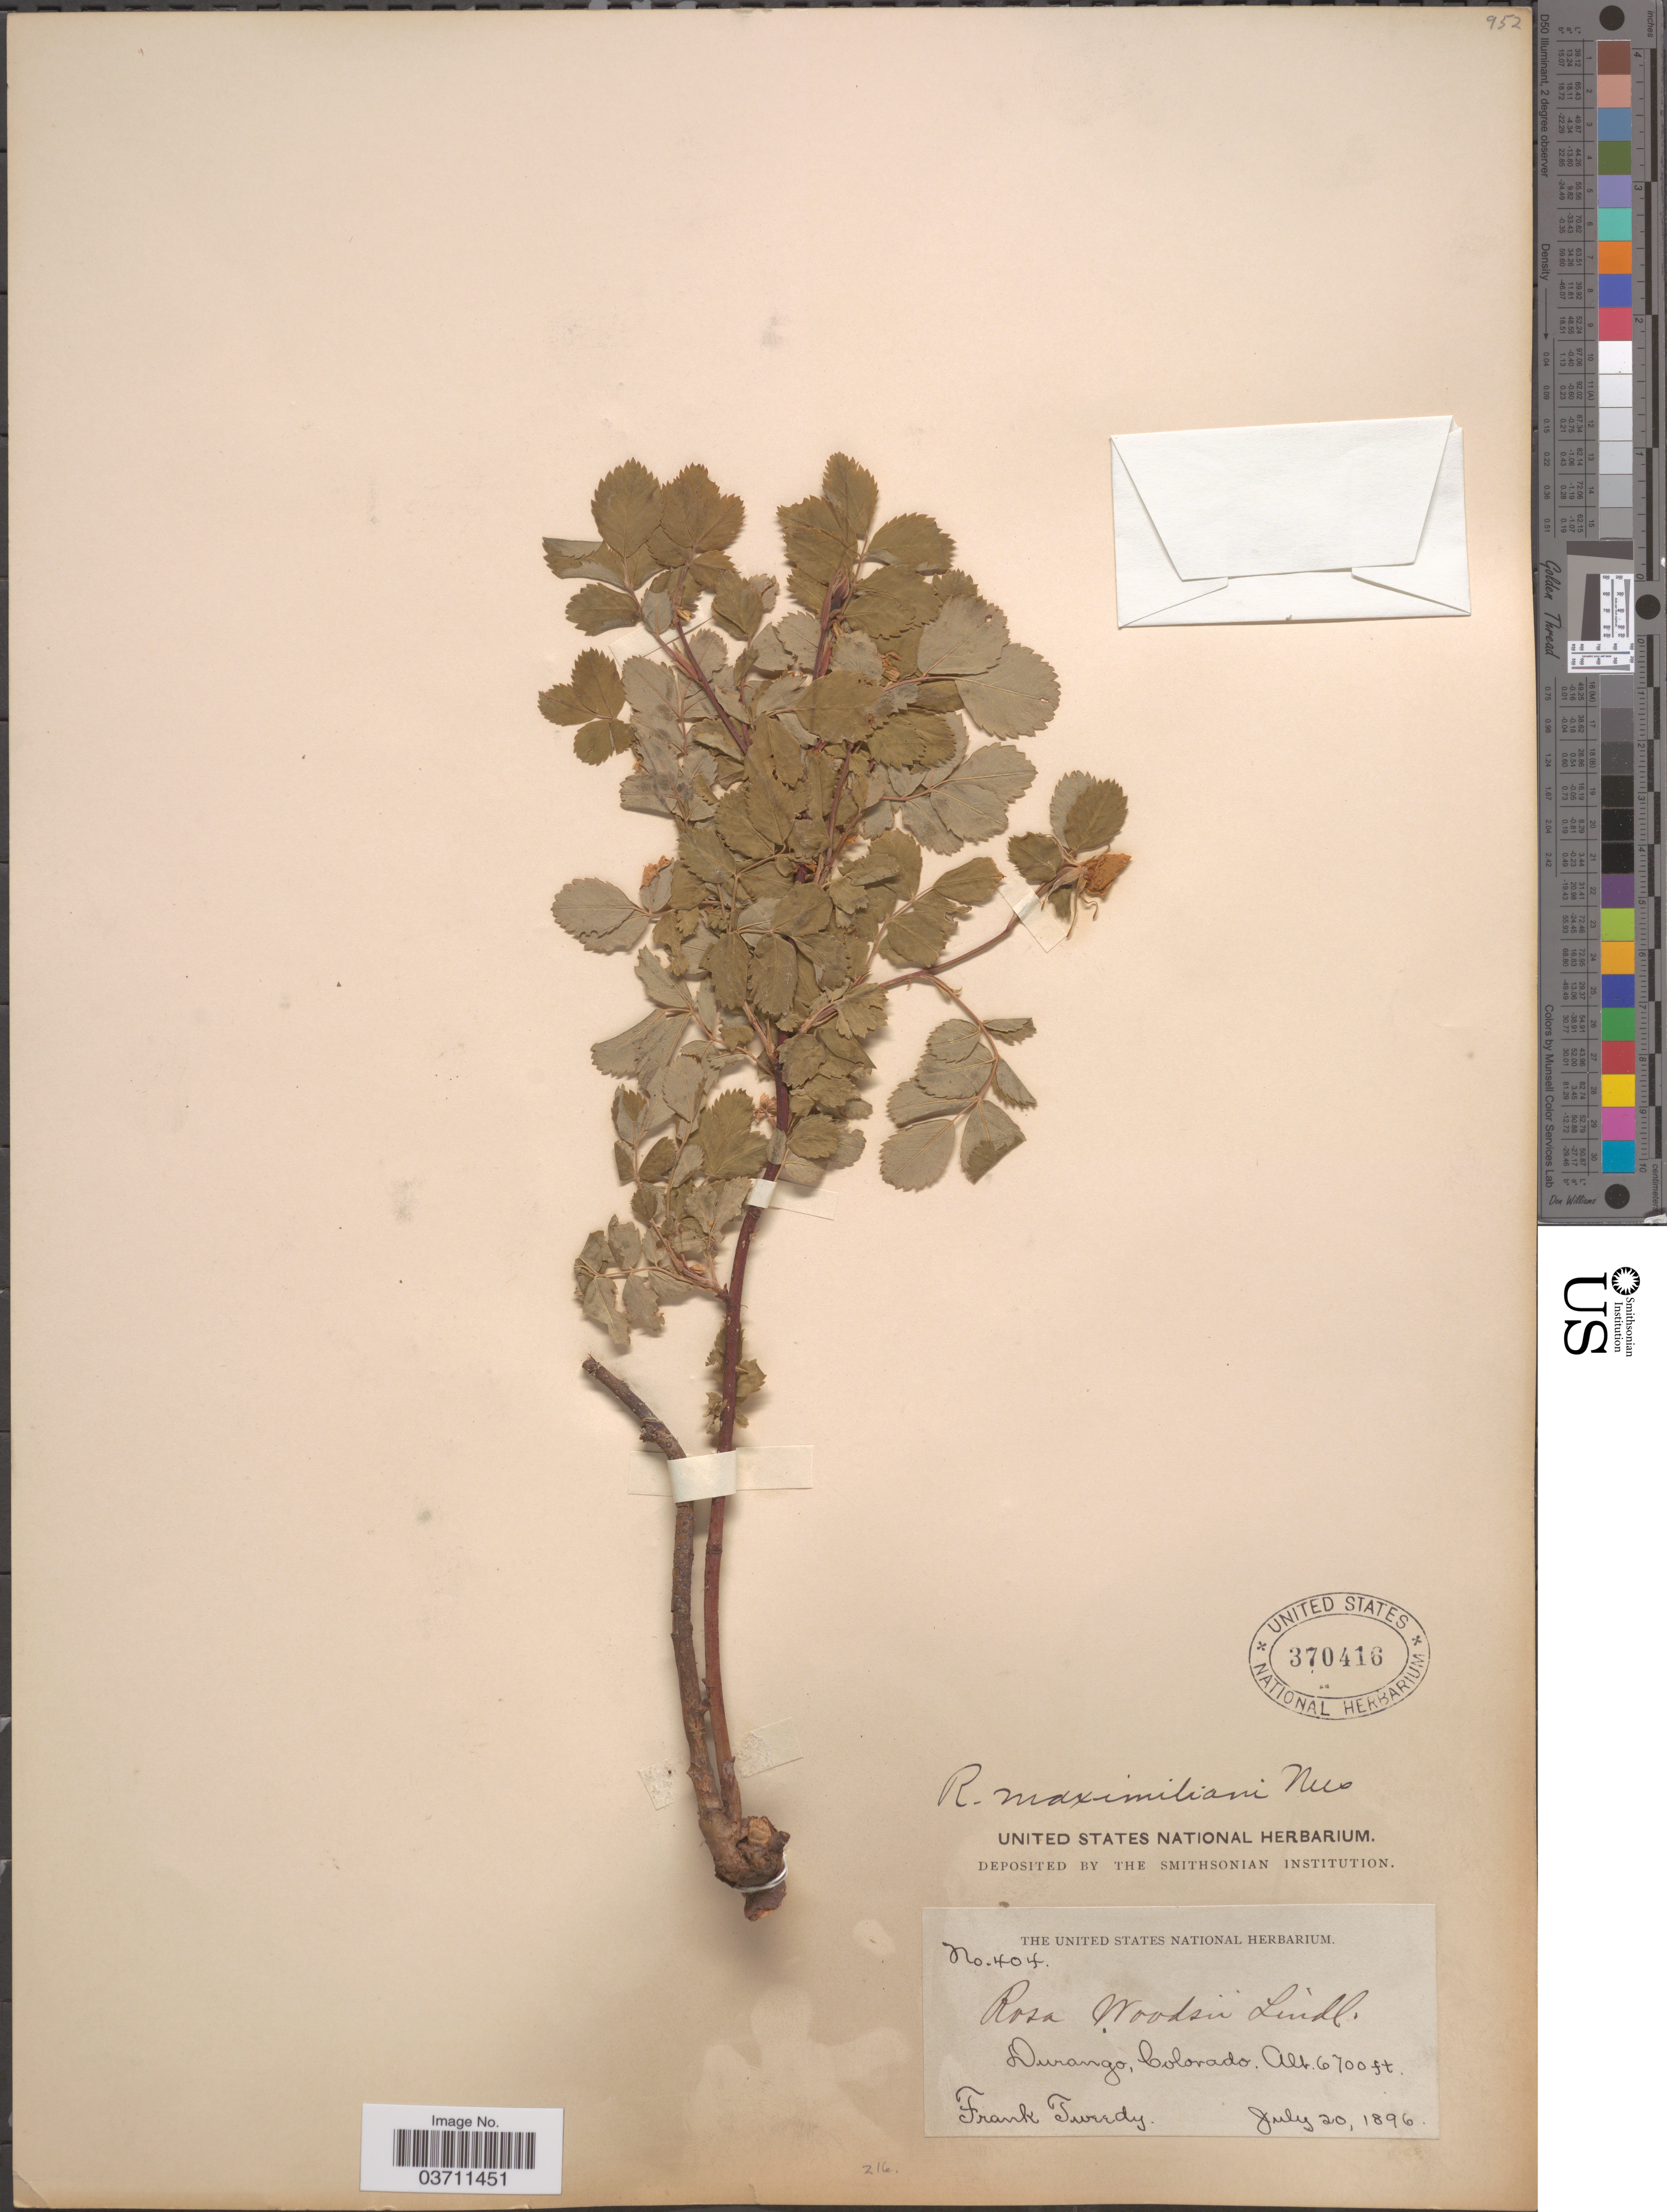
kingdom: Plantae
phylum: Tracheophyta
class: Magnoliopsida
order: Rosales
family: Rosaceae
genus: Rosa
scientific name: Rosa maximiliani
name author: Nees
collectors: F. Tweedy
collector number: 404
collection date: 1896-07-20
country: United States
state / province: Colorado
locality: Durango.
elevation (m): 2042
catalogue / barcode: US 370416